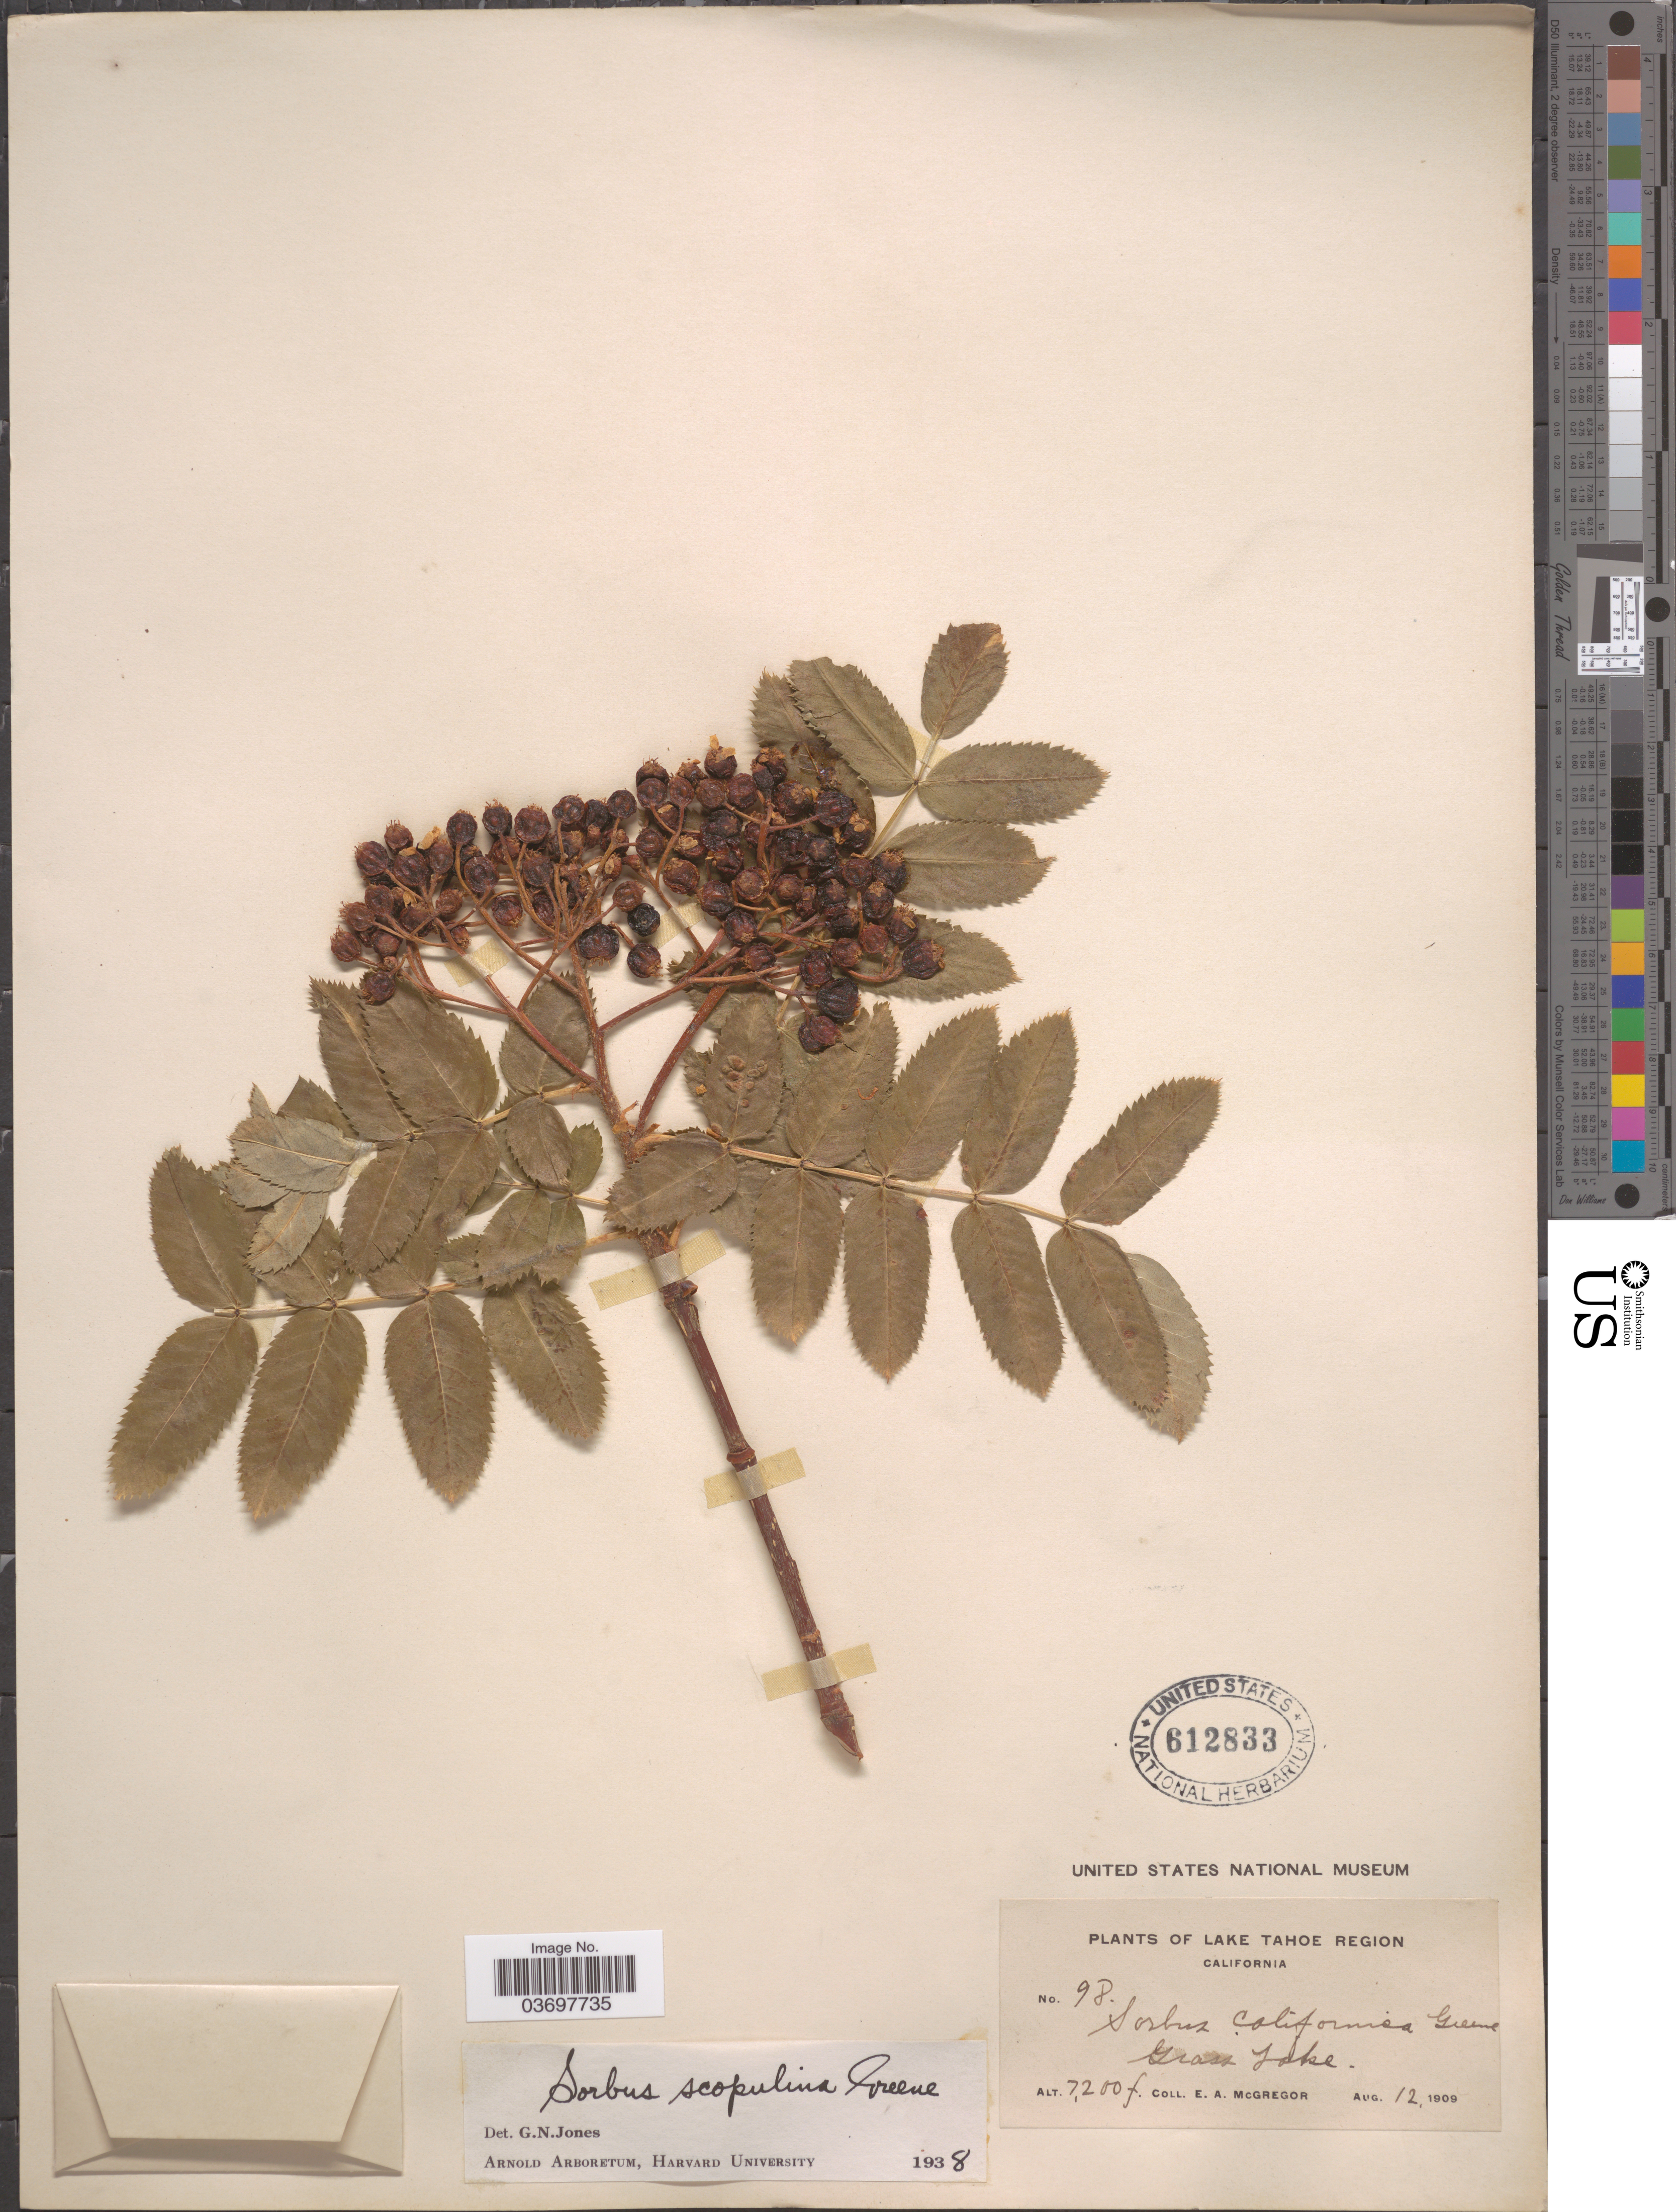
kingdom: Plantae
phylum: Tracheophyta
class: Magnoliopsida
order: Rosales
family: Rosaceae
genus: Sorbus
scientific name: Sorbus scopulina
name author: Greene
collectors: E. A. McGregor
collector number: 98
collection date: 1909-08-12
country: United States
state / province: California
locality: Lake Tahoe Region. Grass Lake.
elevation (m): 2195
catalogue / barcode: US 612833